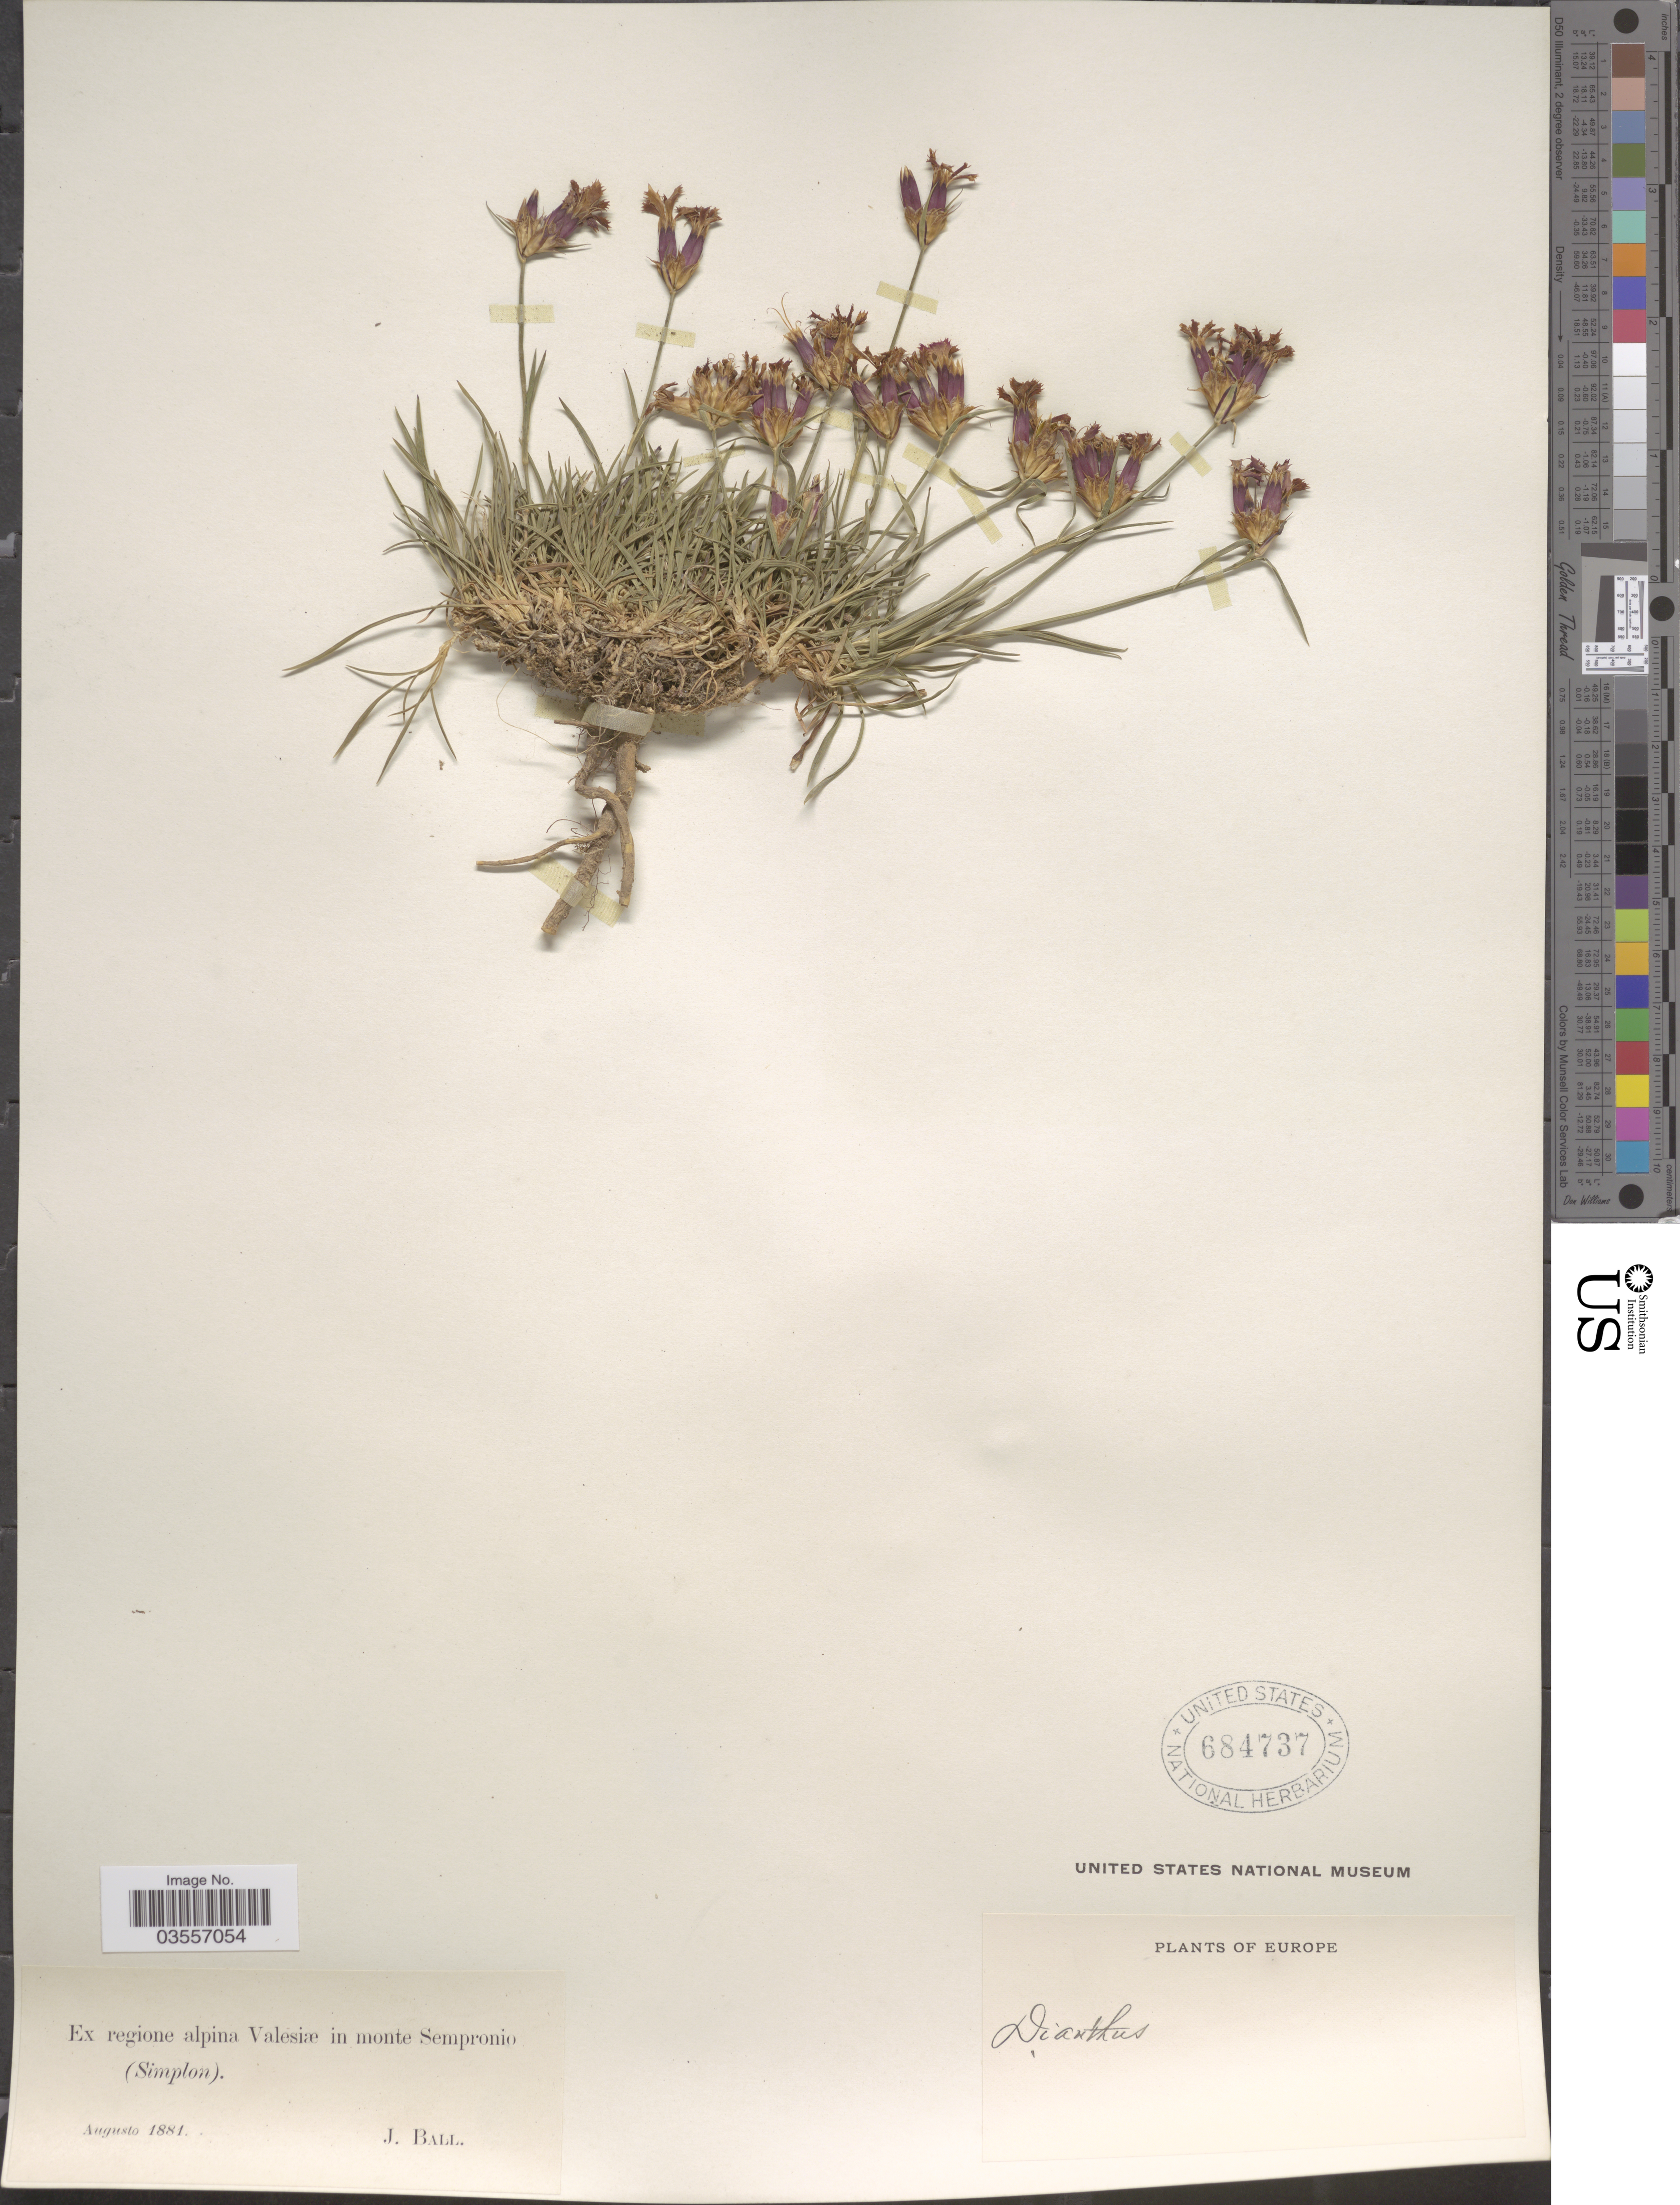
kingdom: Plantae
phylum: Tracheophyta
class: Magnoliopsida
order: Caryophyllales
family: Caryophyllaceae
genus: Dianthus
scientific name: Dianthus sp.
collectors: J. Ball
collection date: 1881-08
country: Switzerland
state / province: Valais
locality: Ex regione alpina Valesiæ in monte Sempronio (Simplon).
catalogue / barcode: US 684737